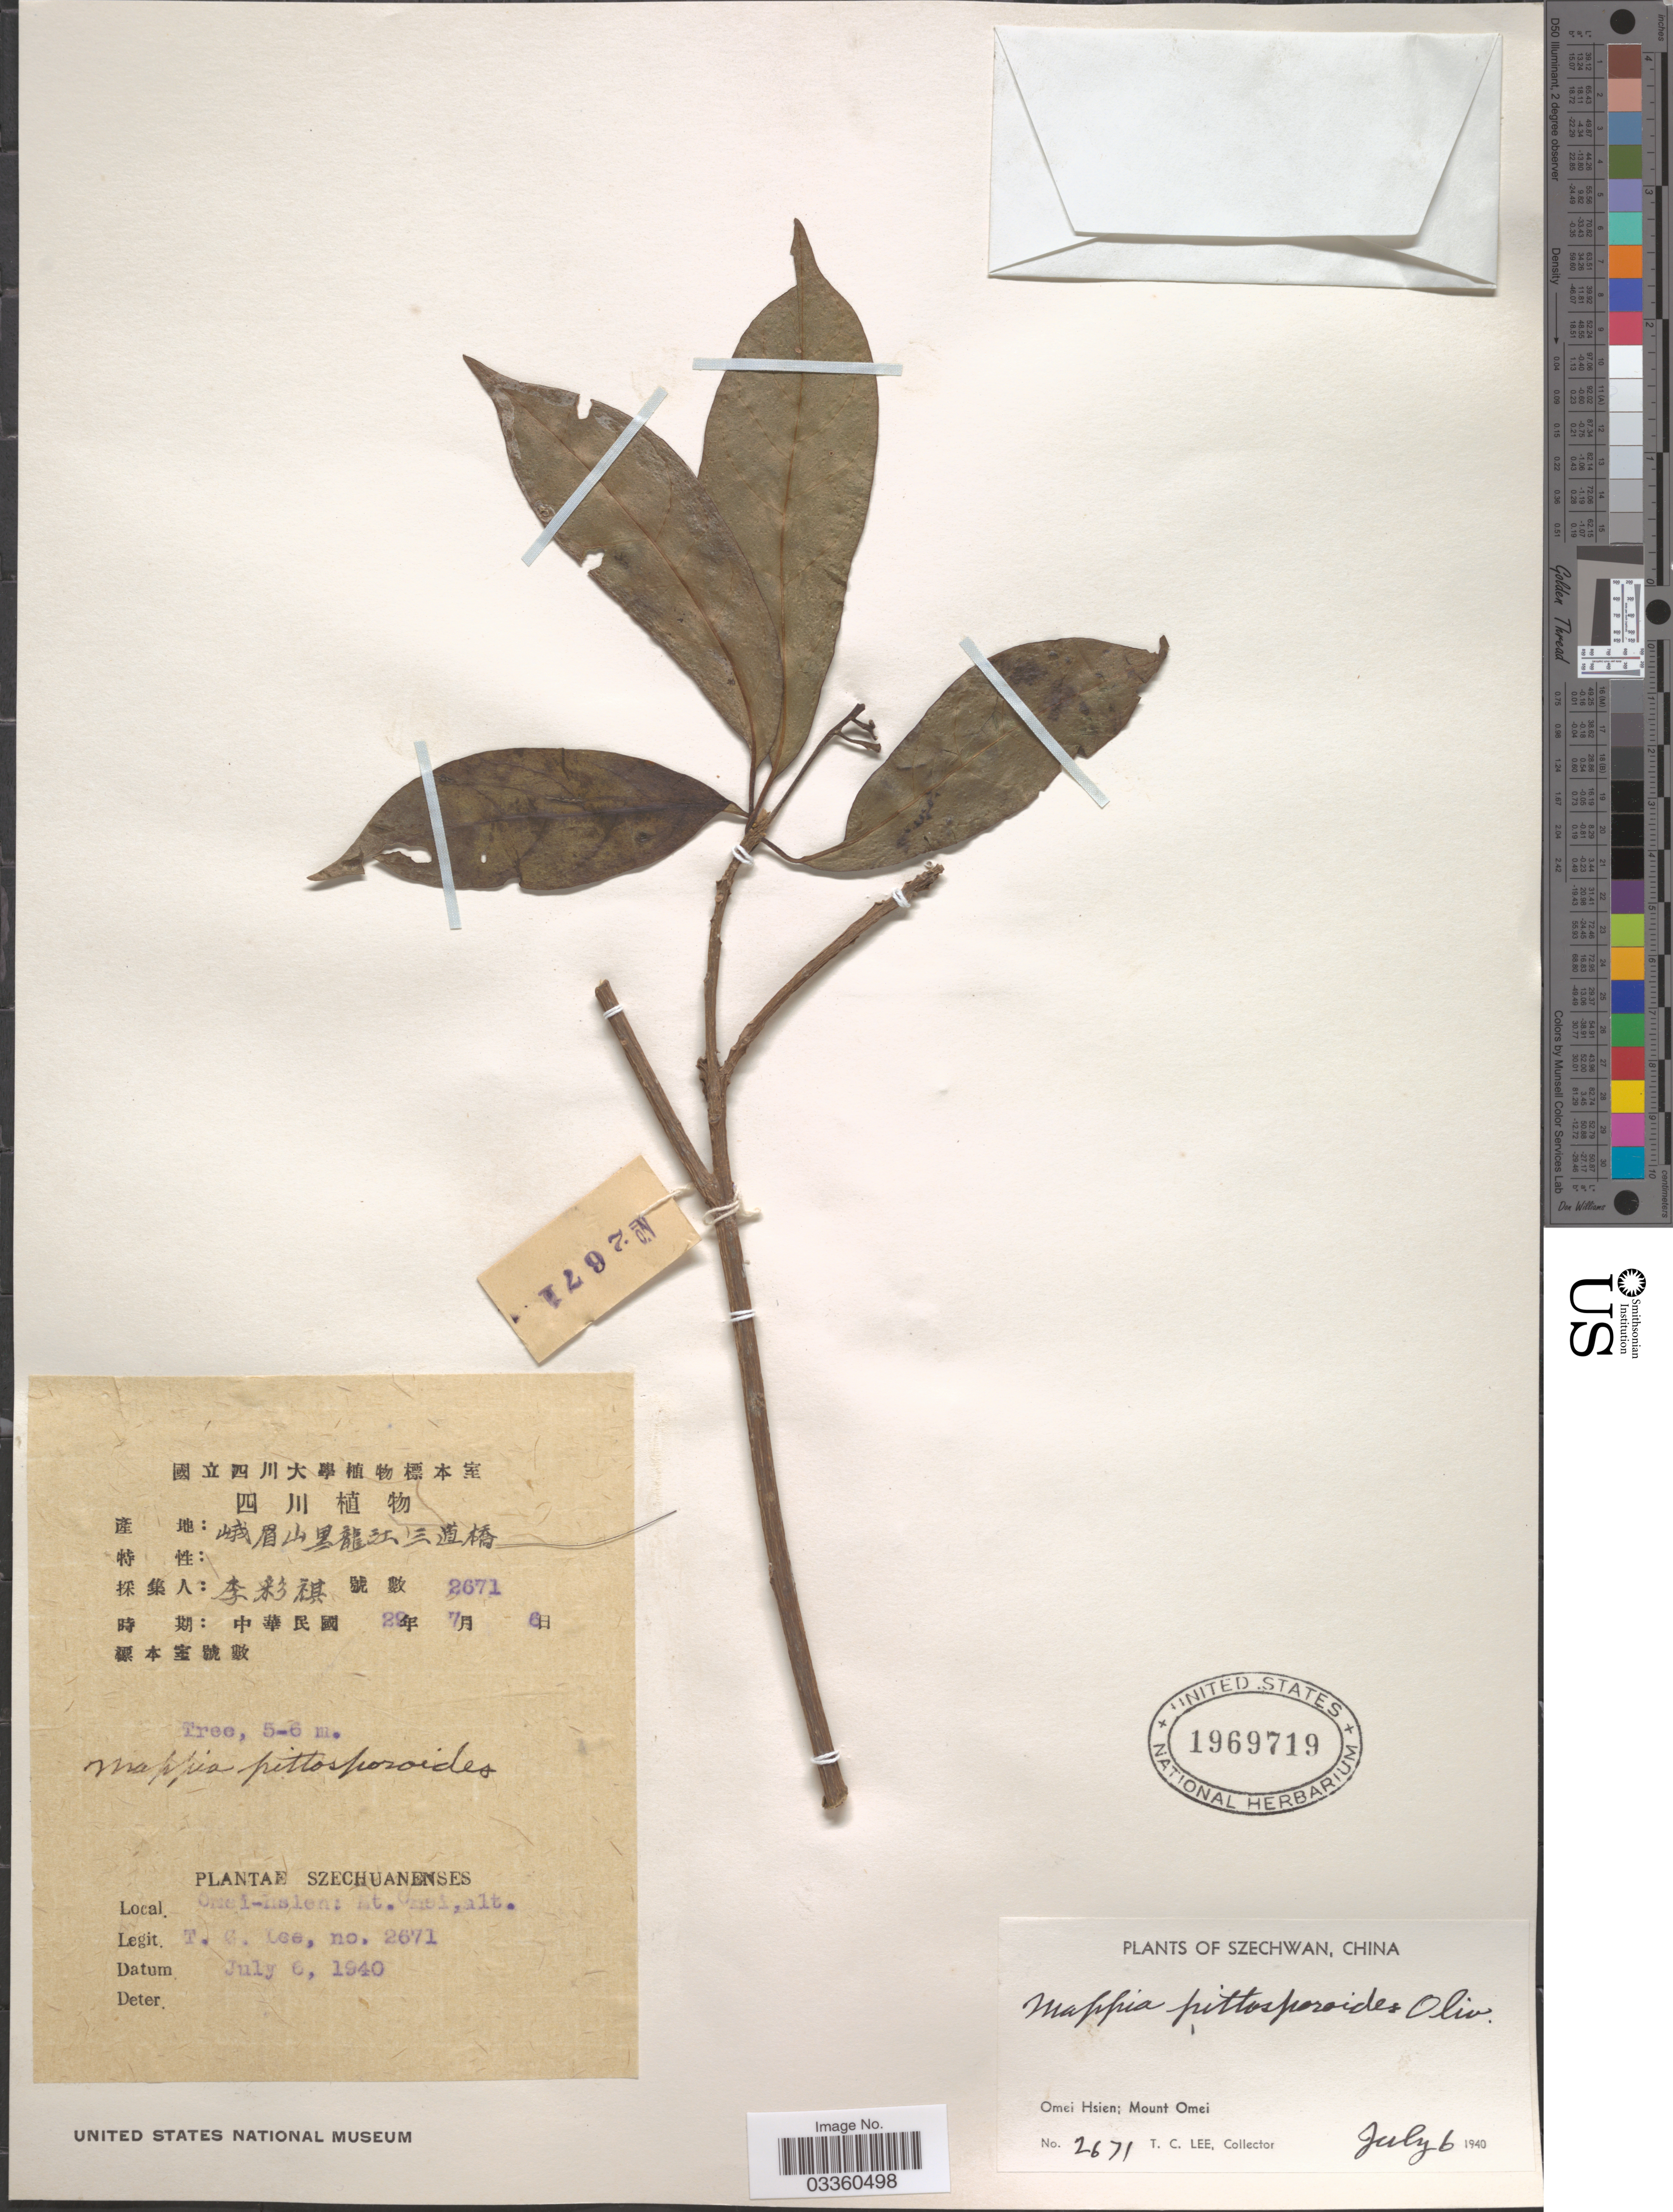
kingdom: Plantae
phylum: Tracheophyta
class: Magnoliopsida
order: Icacinales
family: Icacinaceae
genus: Nothapodytes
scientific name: Nothapodytes pittosporoides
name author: (Oliv.) Sleumer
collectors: T. Lee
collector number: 2671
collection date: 1940-07-06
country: China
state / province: Sichuan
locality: Szechwan. Omei Hsien; Mount Omei.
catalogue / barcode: US 1969719